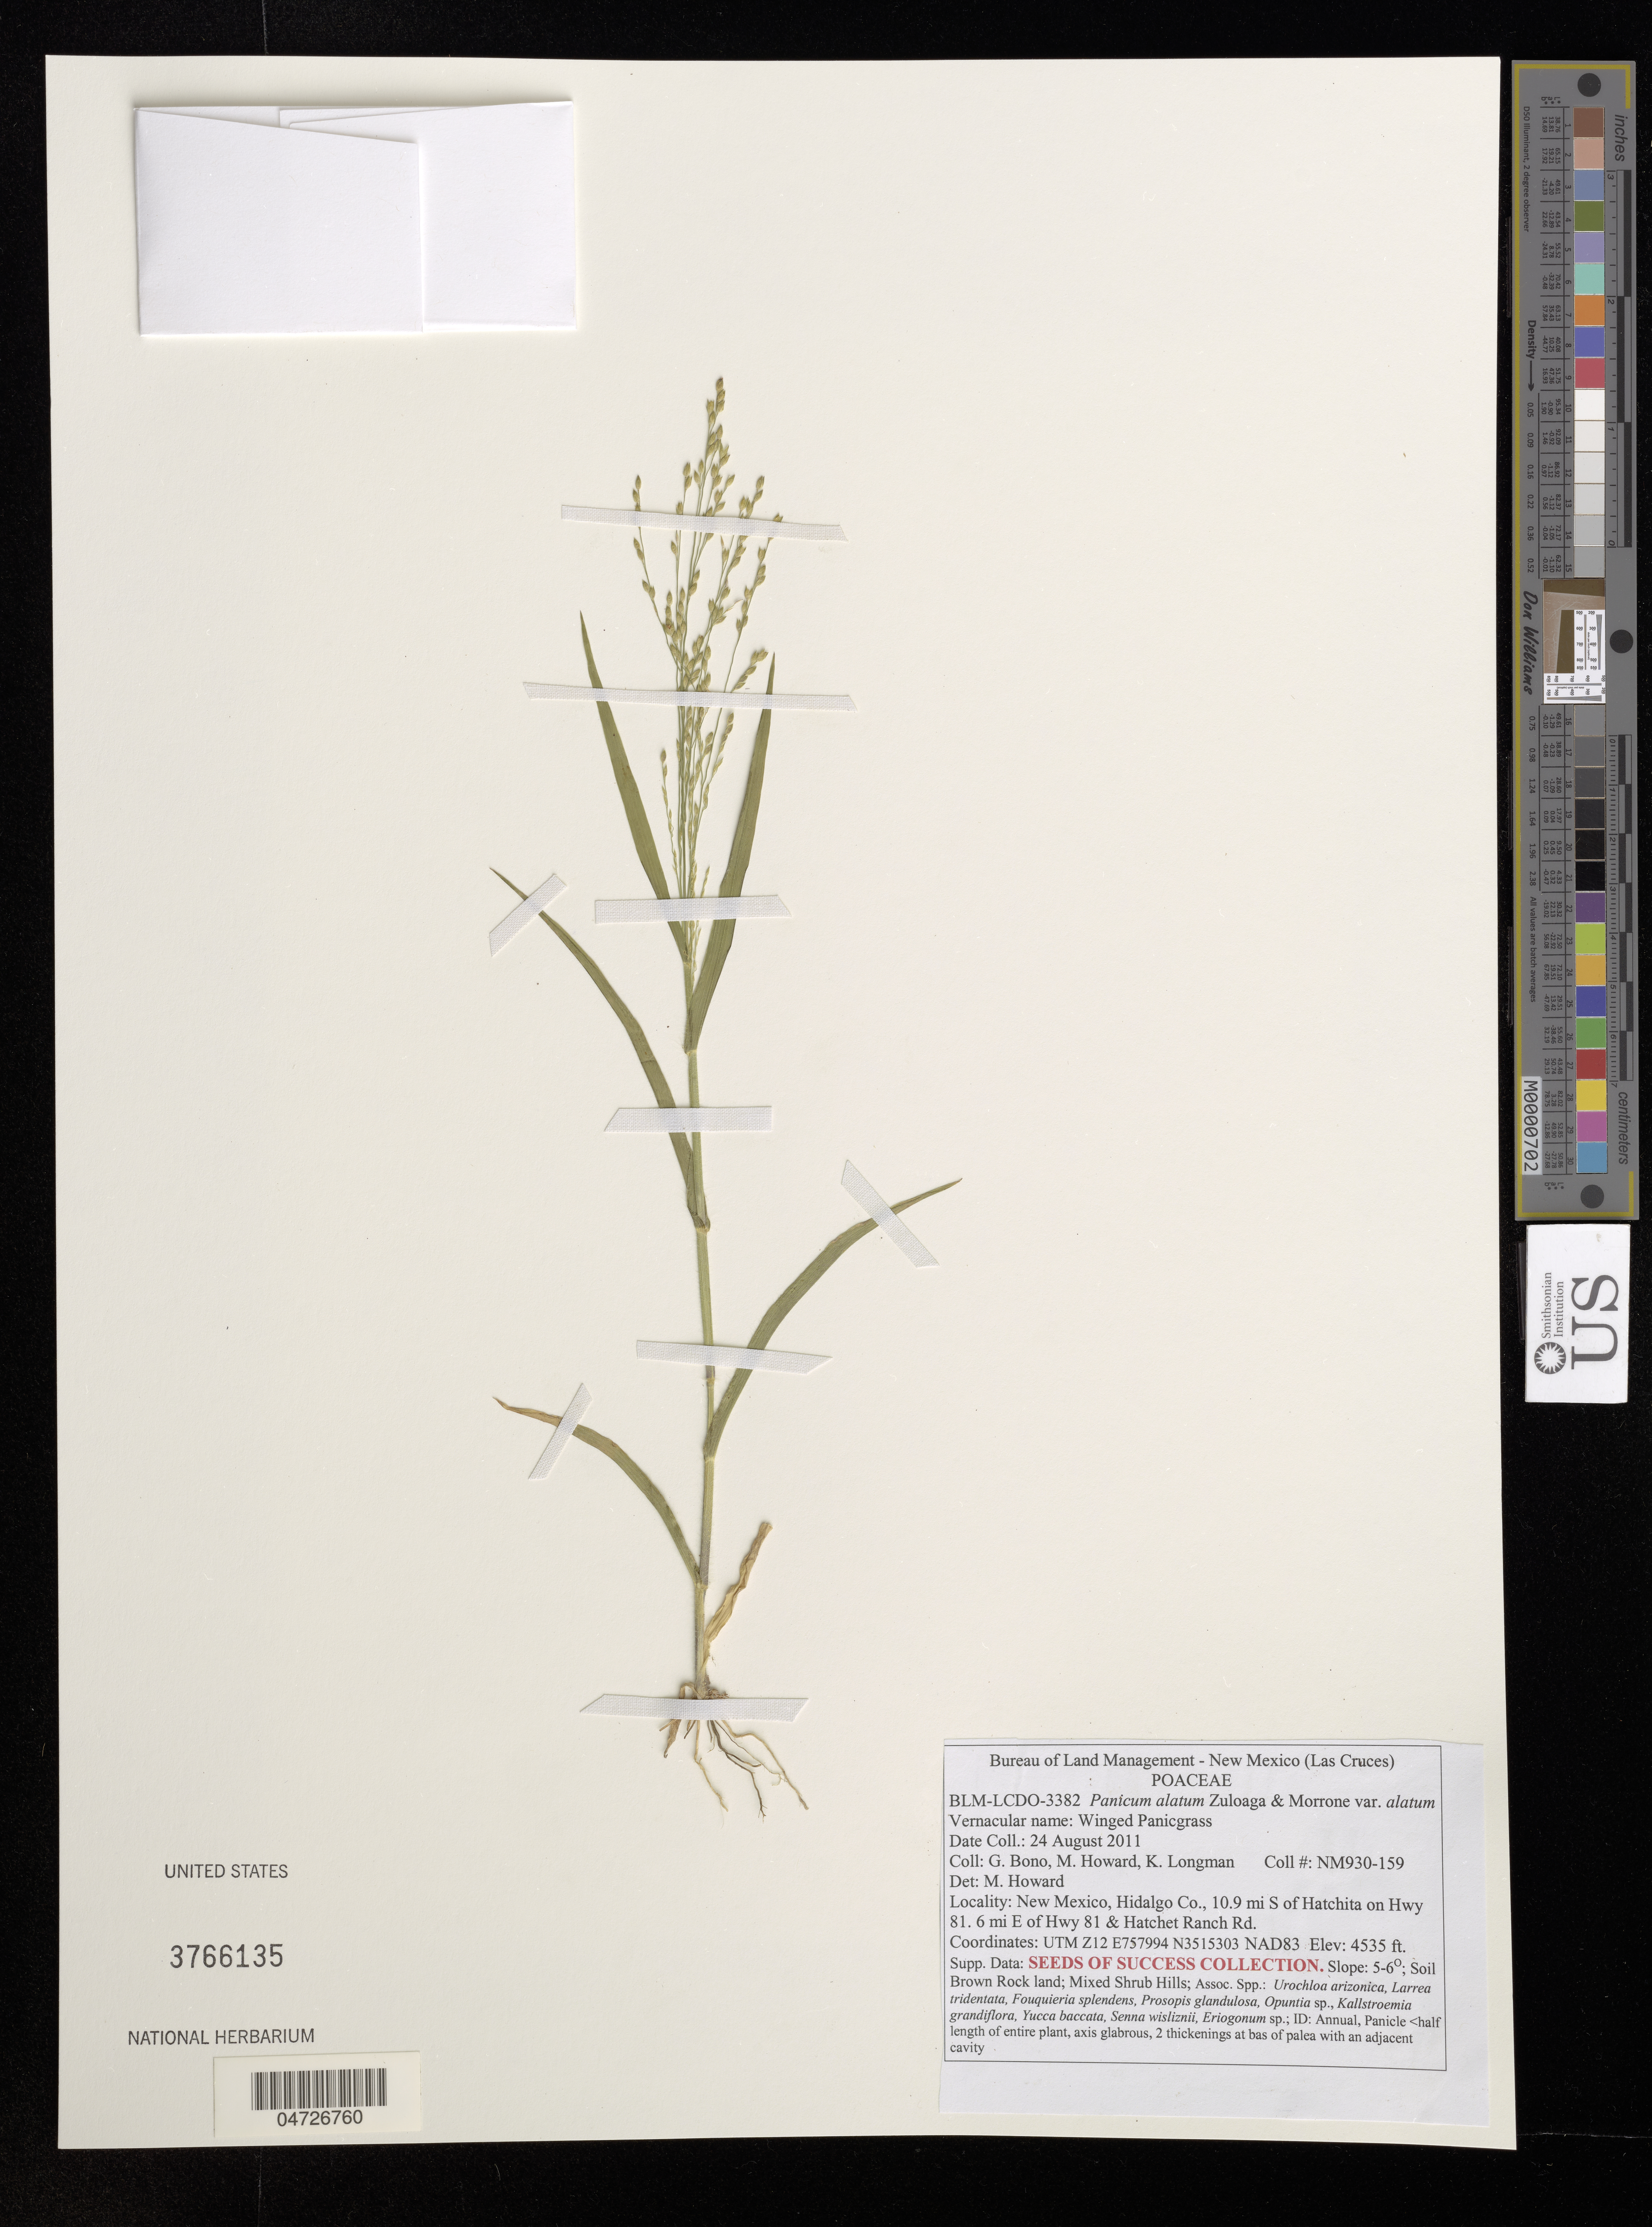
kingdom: Plantae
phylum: Tracheophyta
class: Liliopsida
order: Poales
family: Poaceae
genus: Panicum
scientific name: Panicum alatum var. alatum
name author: Zuloaga & Morrone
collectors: G. Bono, M. Howard & K. Longman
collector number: NM930-159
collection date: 2011-08-24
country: United States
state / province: New Mexico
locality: (Las Cruces). Hidalgo Co., 10.9 mi S of Hatchita on Hwy 81.6 mi E of Hwy 81 & Hatchet Ranch Rd.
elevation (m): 1382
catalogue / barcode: US 3766135